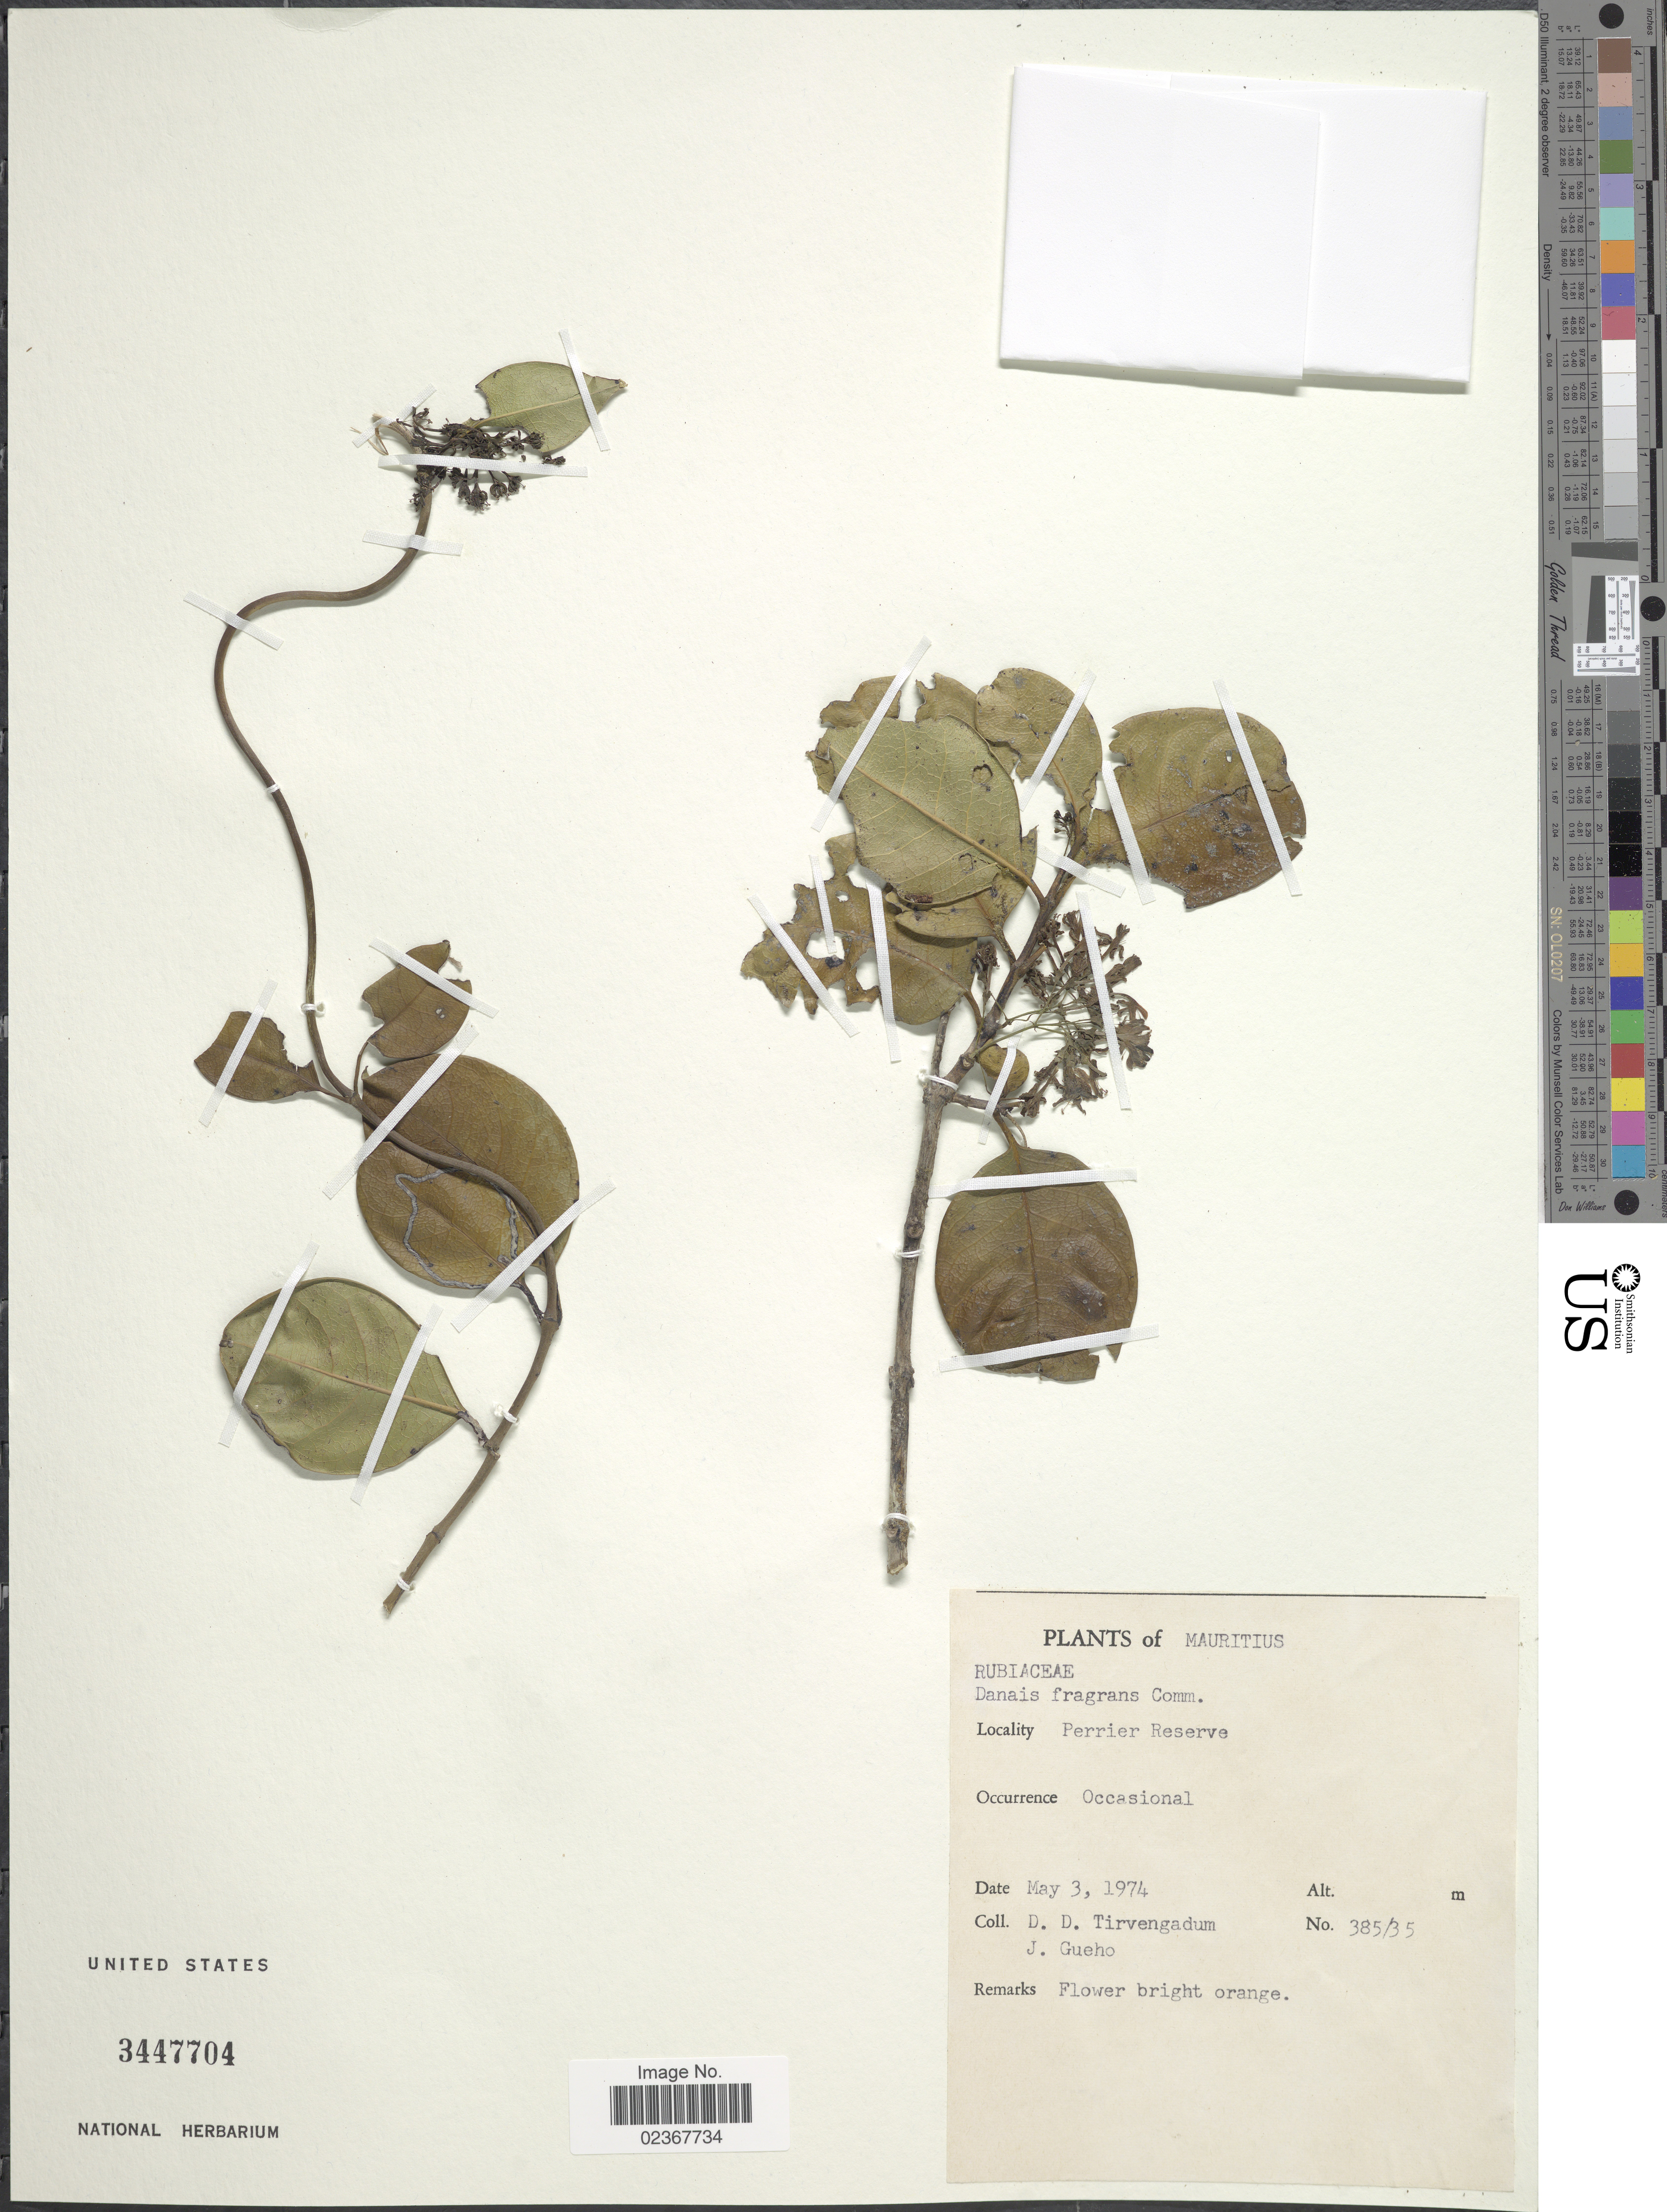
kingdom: Plantae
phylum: Tracheophyta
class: Magnoliopsida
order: Gentianales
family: Rubiaceae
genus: Danais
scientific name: Danais fragrans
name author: Comm. ex Lam.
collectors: D. Tirvengadum & J. Guého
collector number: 385/35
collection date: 1974-05-03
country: Mauritius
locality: Perrier Reserve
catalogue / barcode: US 3447704